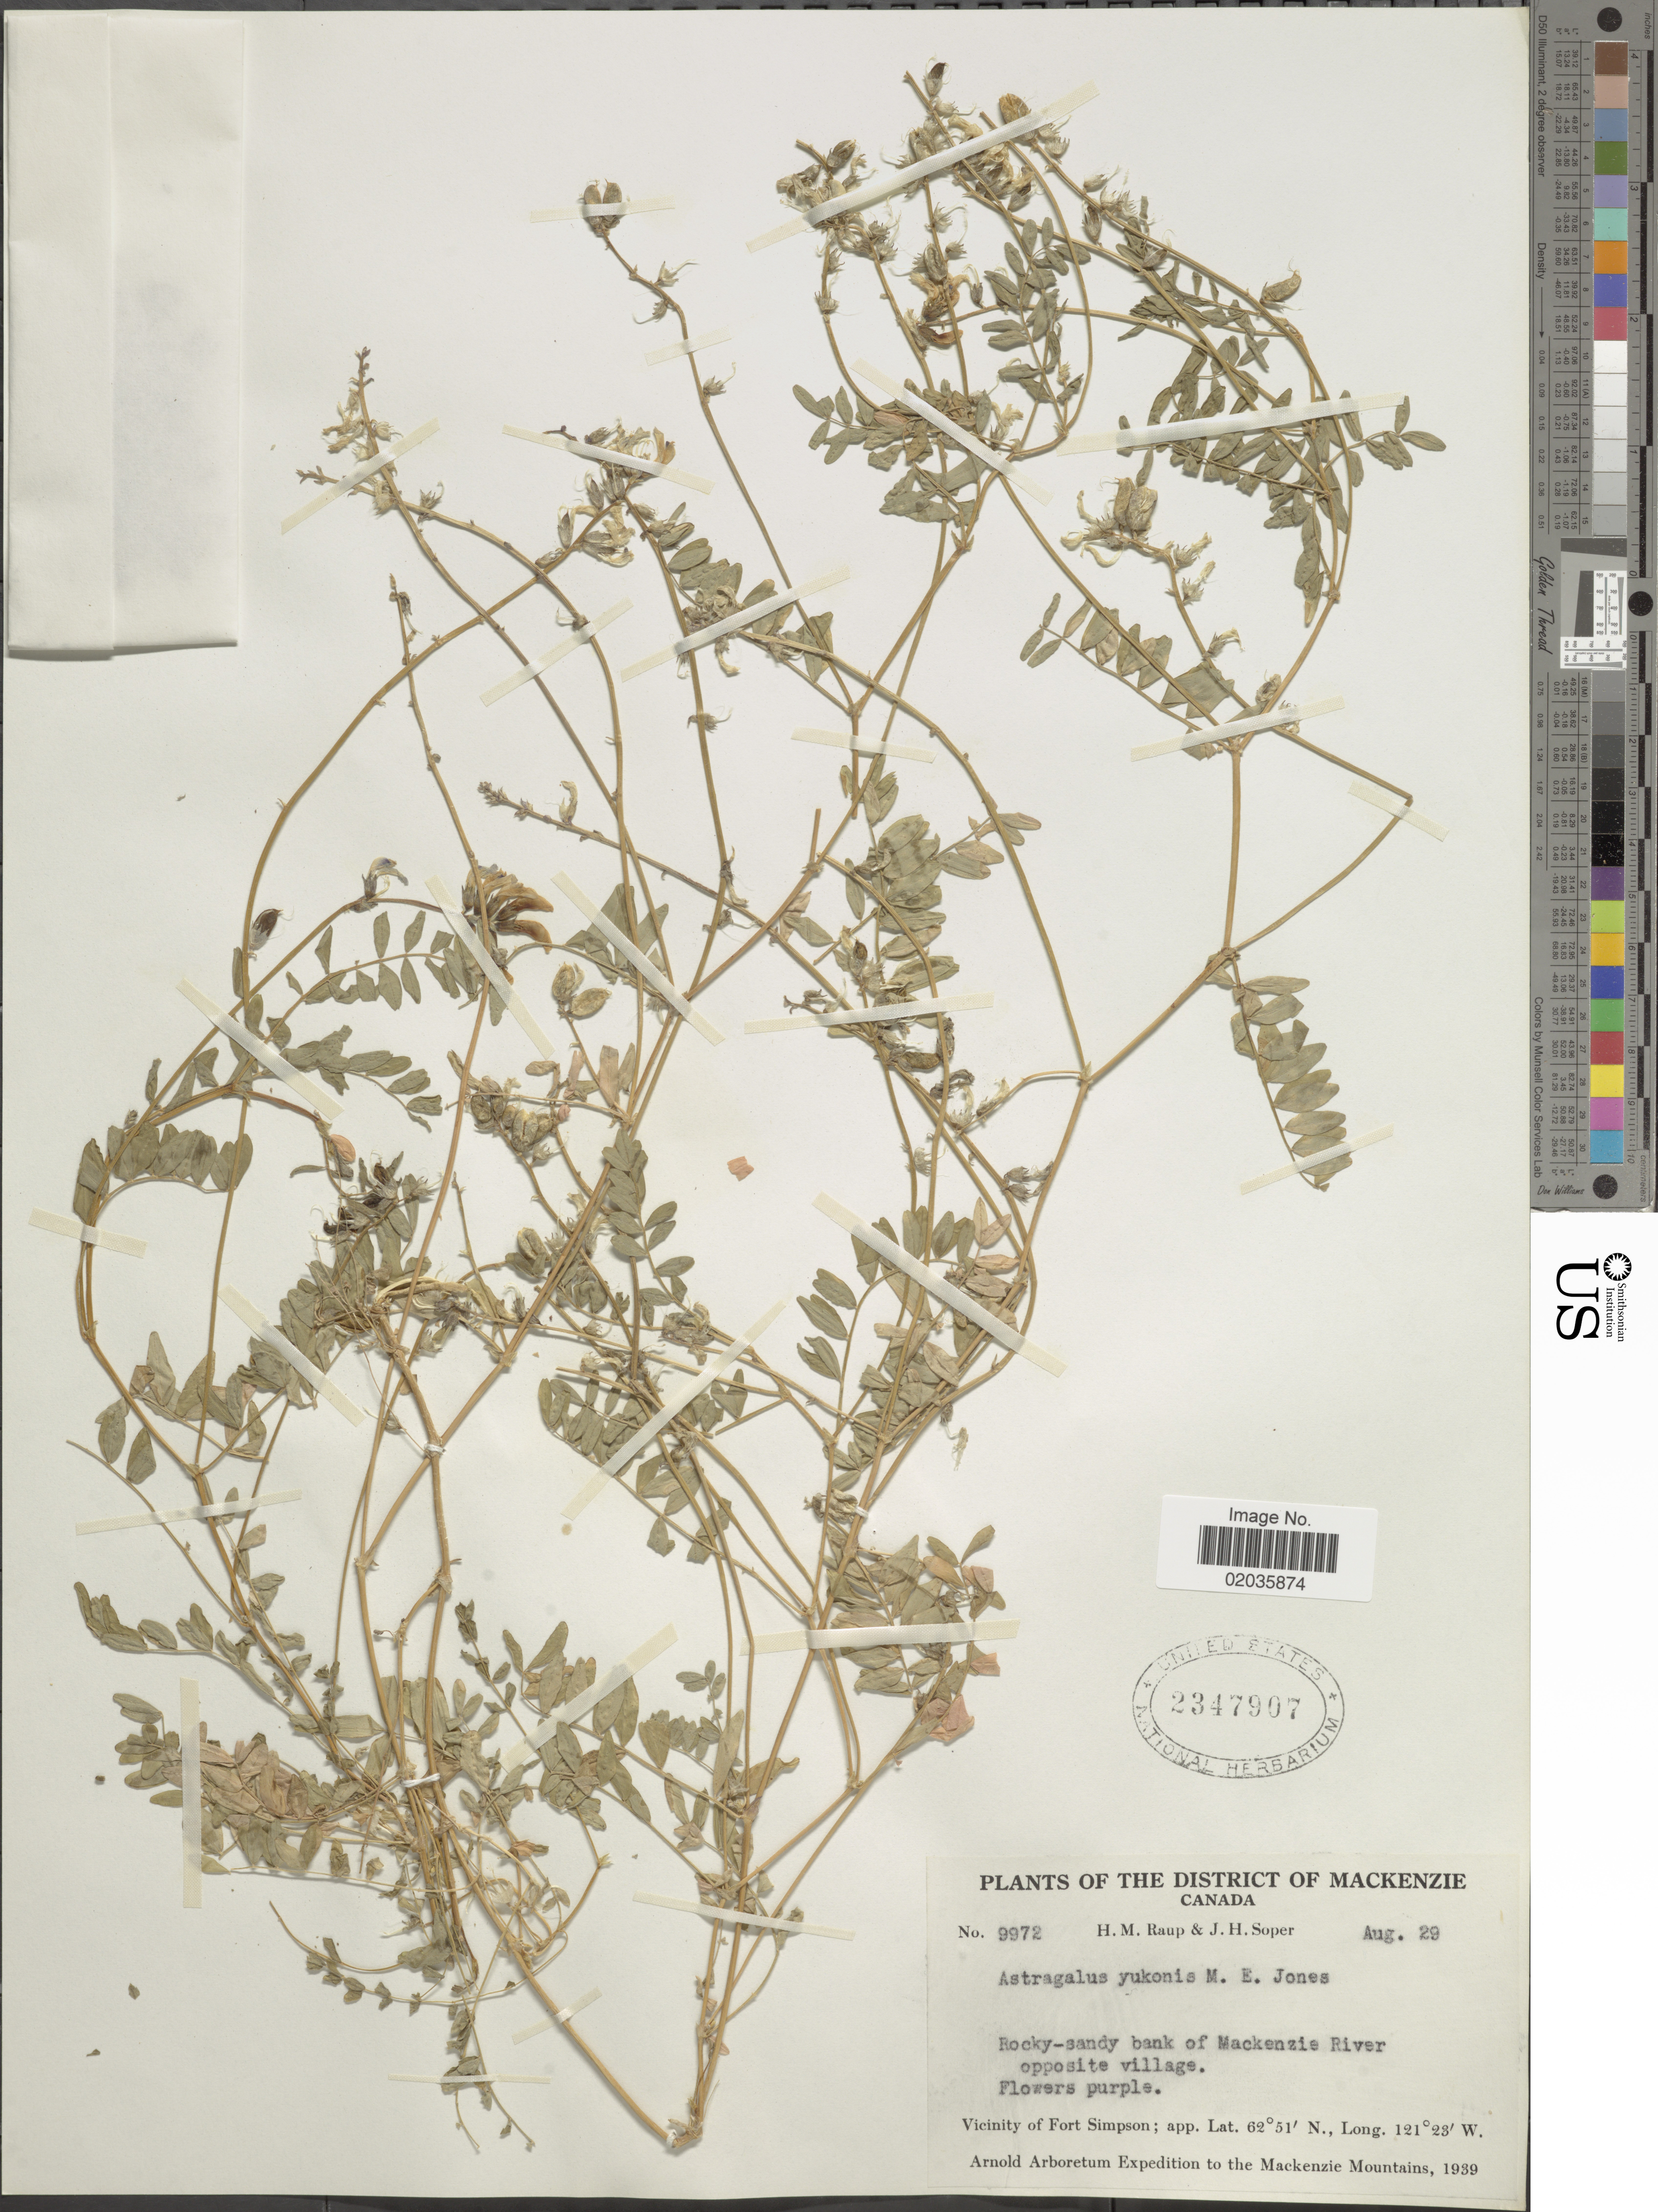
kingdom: Plantae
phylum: Tracheophyta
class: Magnoliopsida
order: Fabales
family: Fabaceae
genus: Astragalus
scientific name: Astragalus yukonis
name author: M.E. Jones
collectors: H. Raup & J. H. Soper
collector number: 9972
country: Canada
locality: District of Mackenzie, rocky-sandy bank of Mackenzie River opposite village, vicinity of Fort Simpson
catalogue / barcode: US 2347907